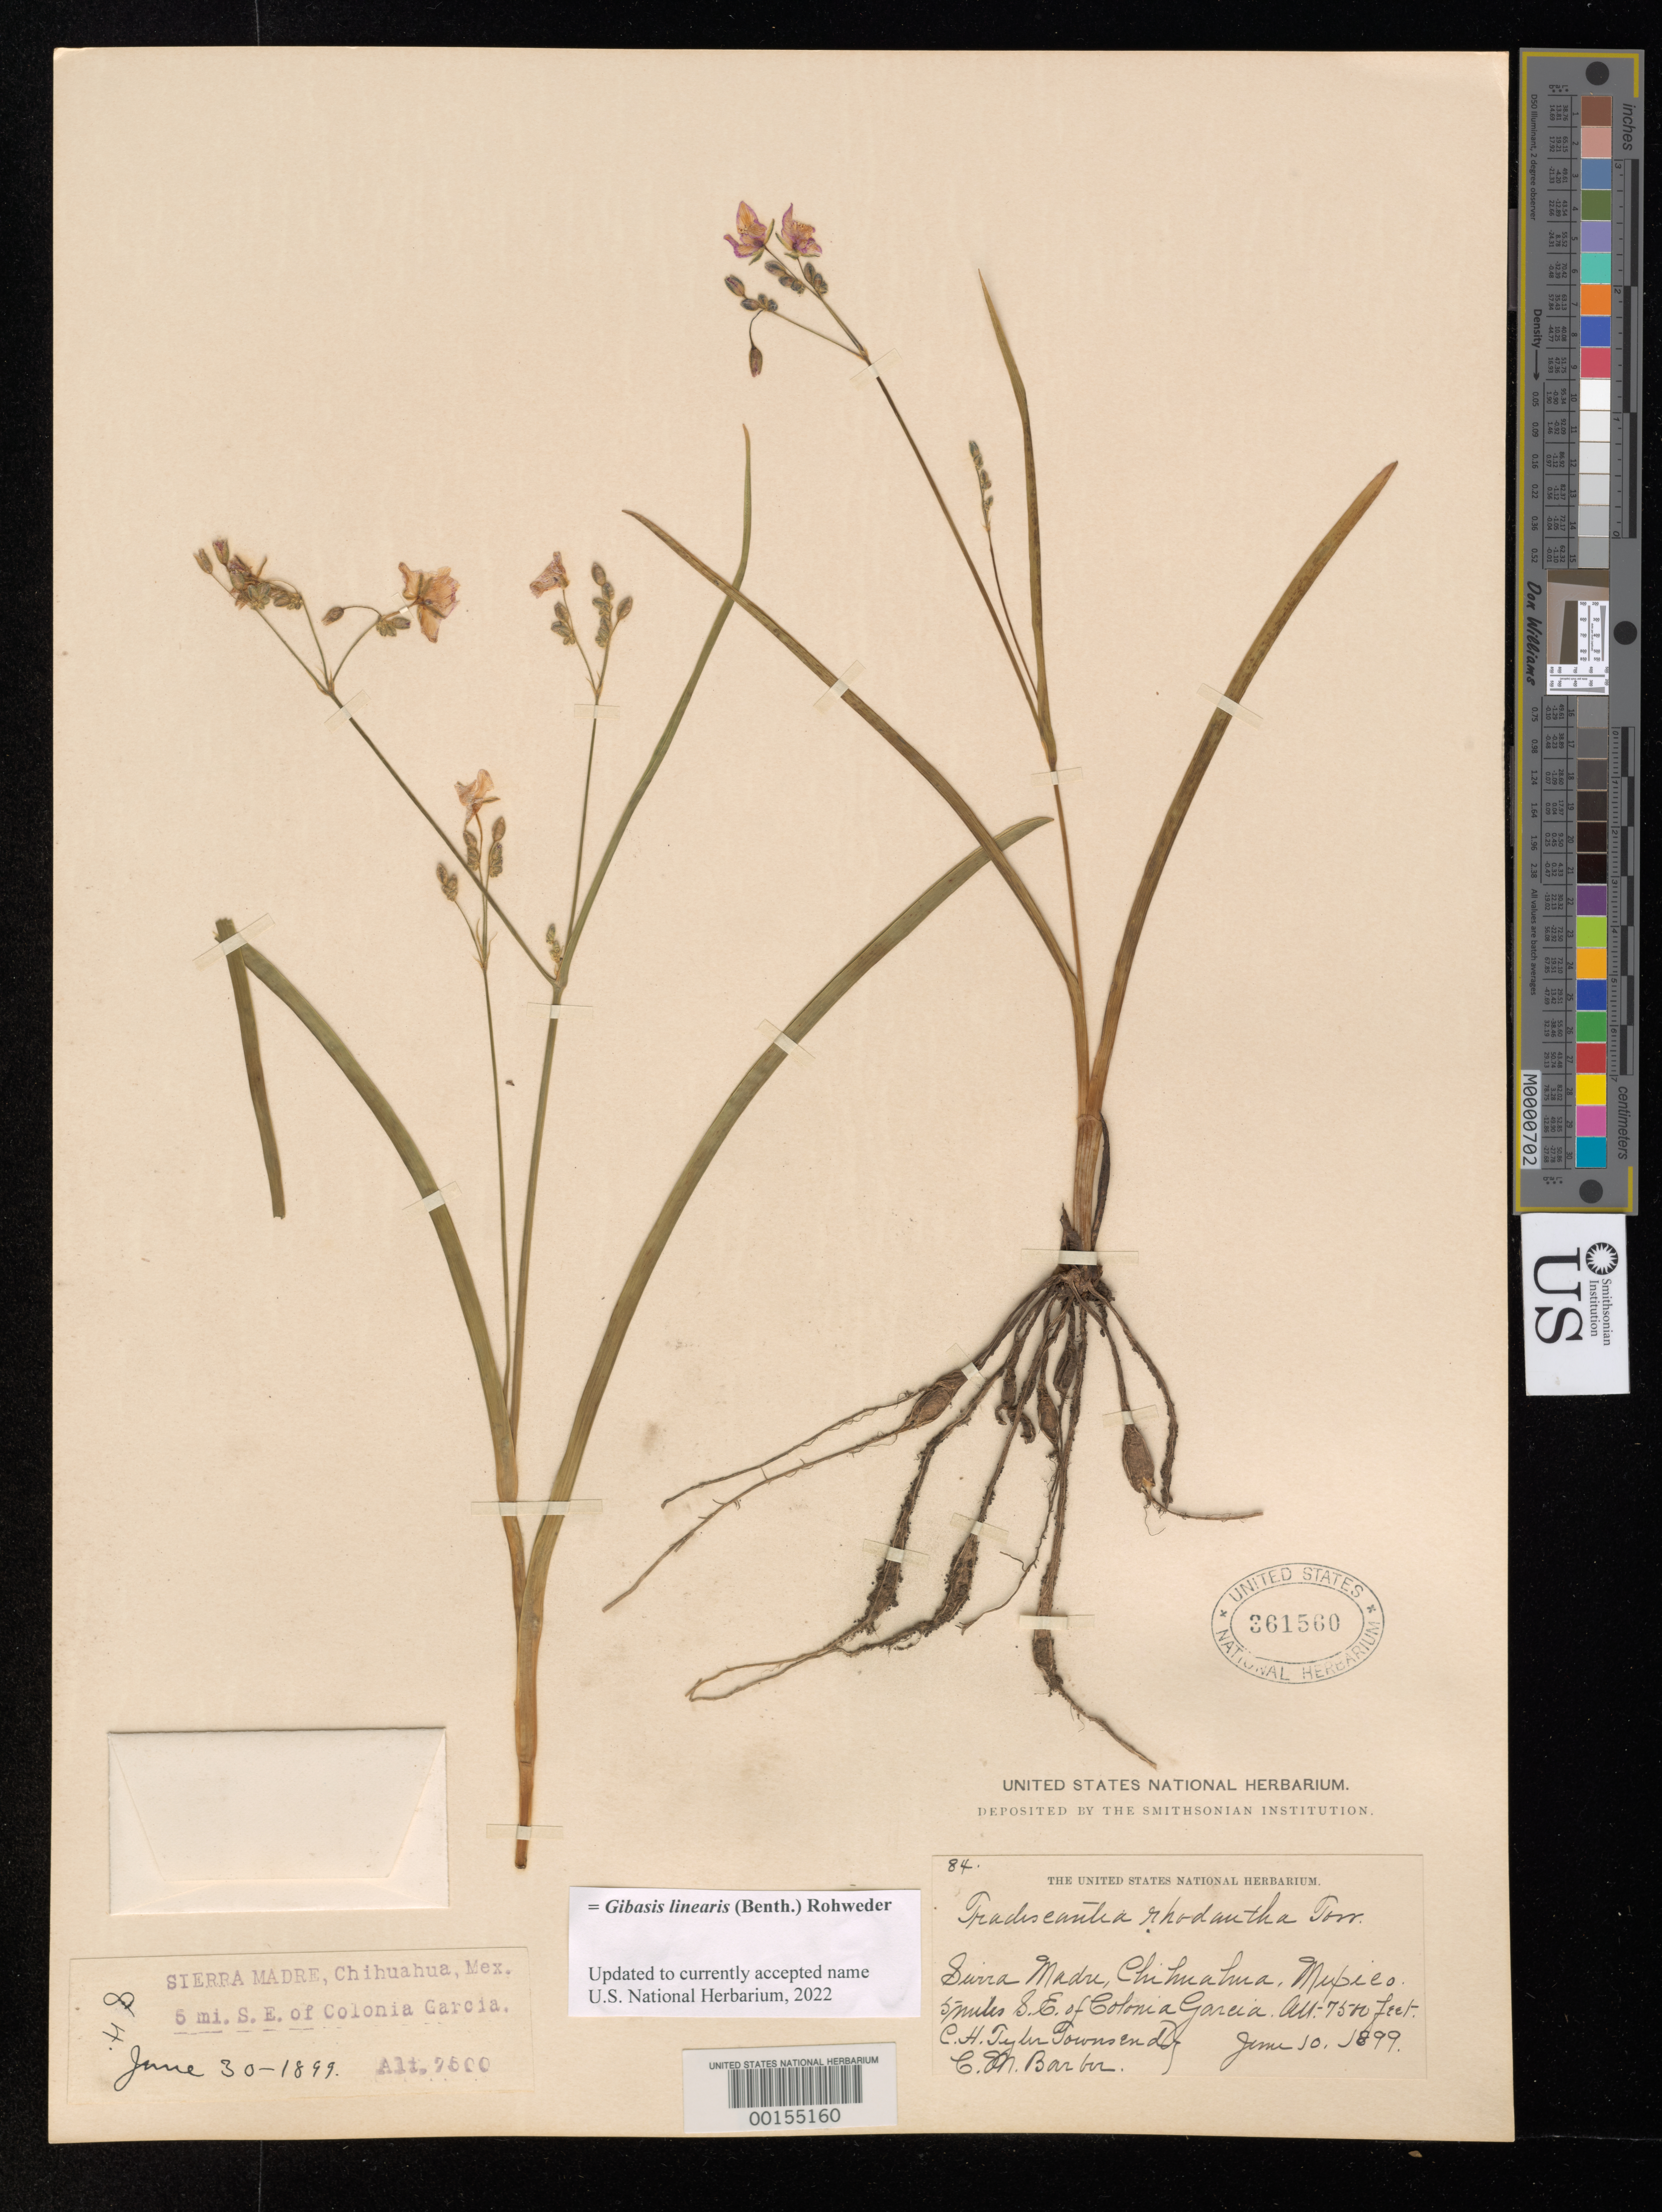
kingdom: Plantae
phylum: Tracheophyta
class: Liliopsida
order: Commelinales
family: Commelinaceae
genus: Gibasis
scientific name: Gibasis linearis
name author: (Benth.) Rohweder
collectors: C. H. T. Townsend & C. Barber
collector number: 84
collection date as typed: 10 Jun 1899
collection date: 1899-06-10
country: Mexico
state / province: Chihuahua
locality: Sierra Madre, SE of Colonia Garcia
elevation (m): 2288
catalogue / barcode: US 361560